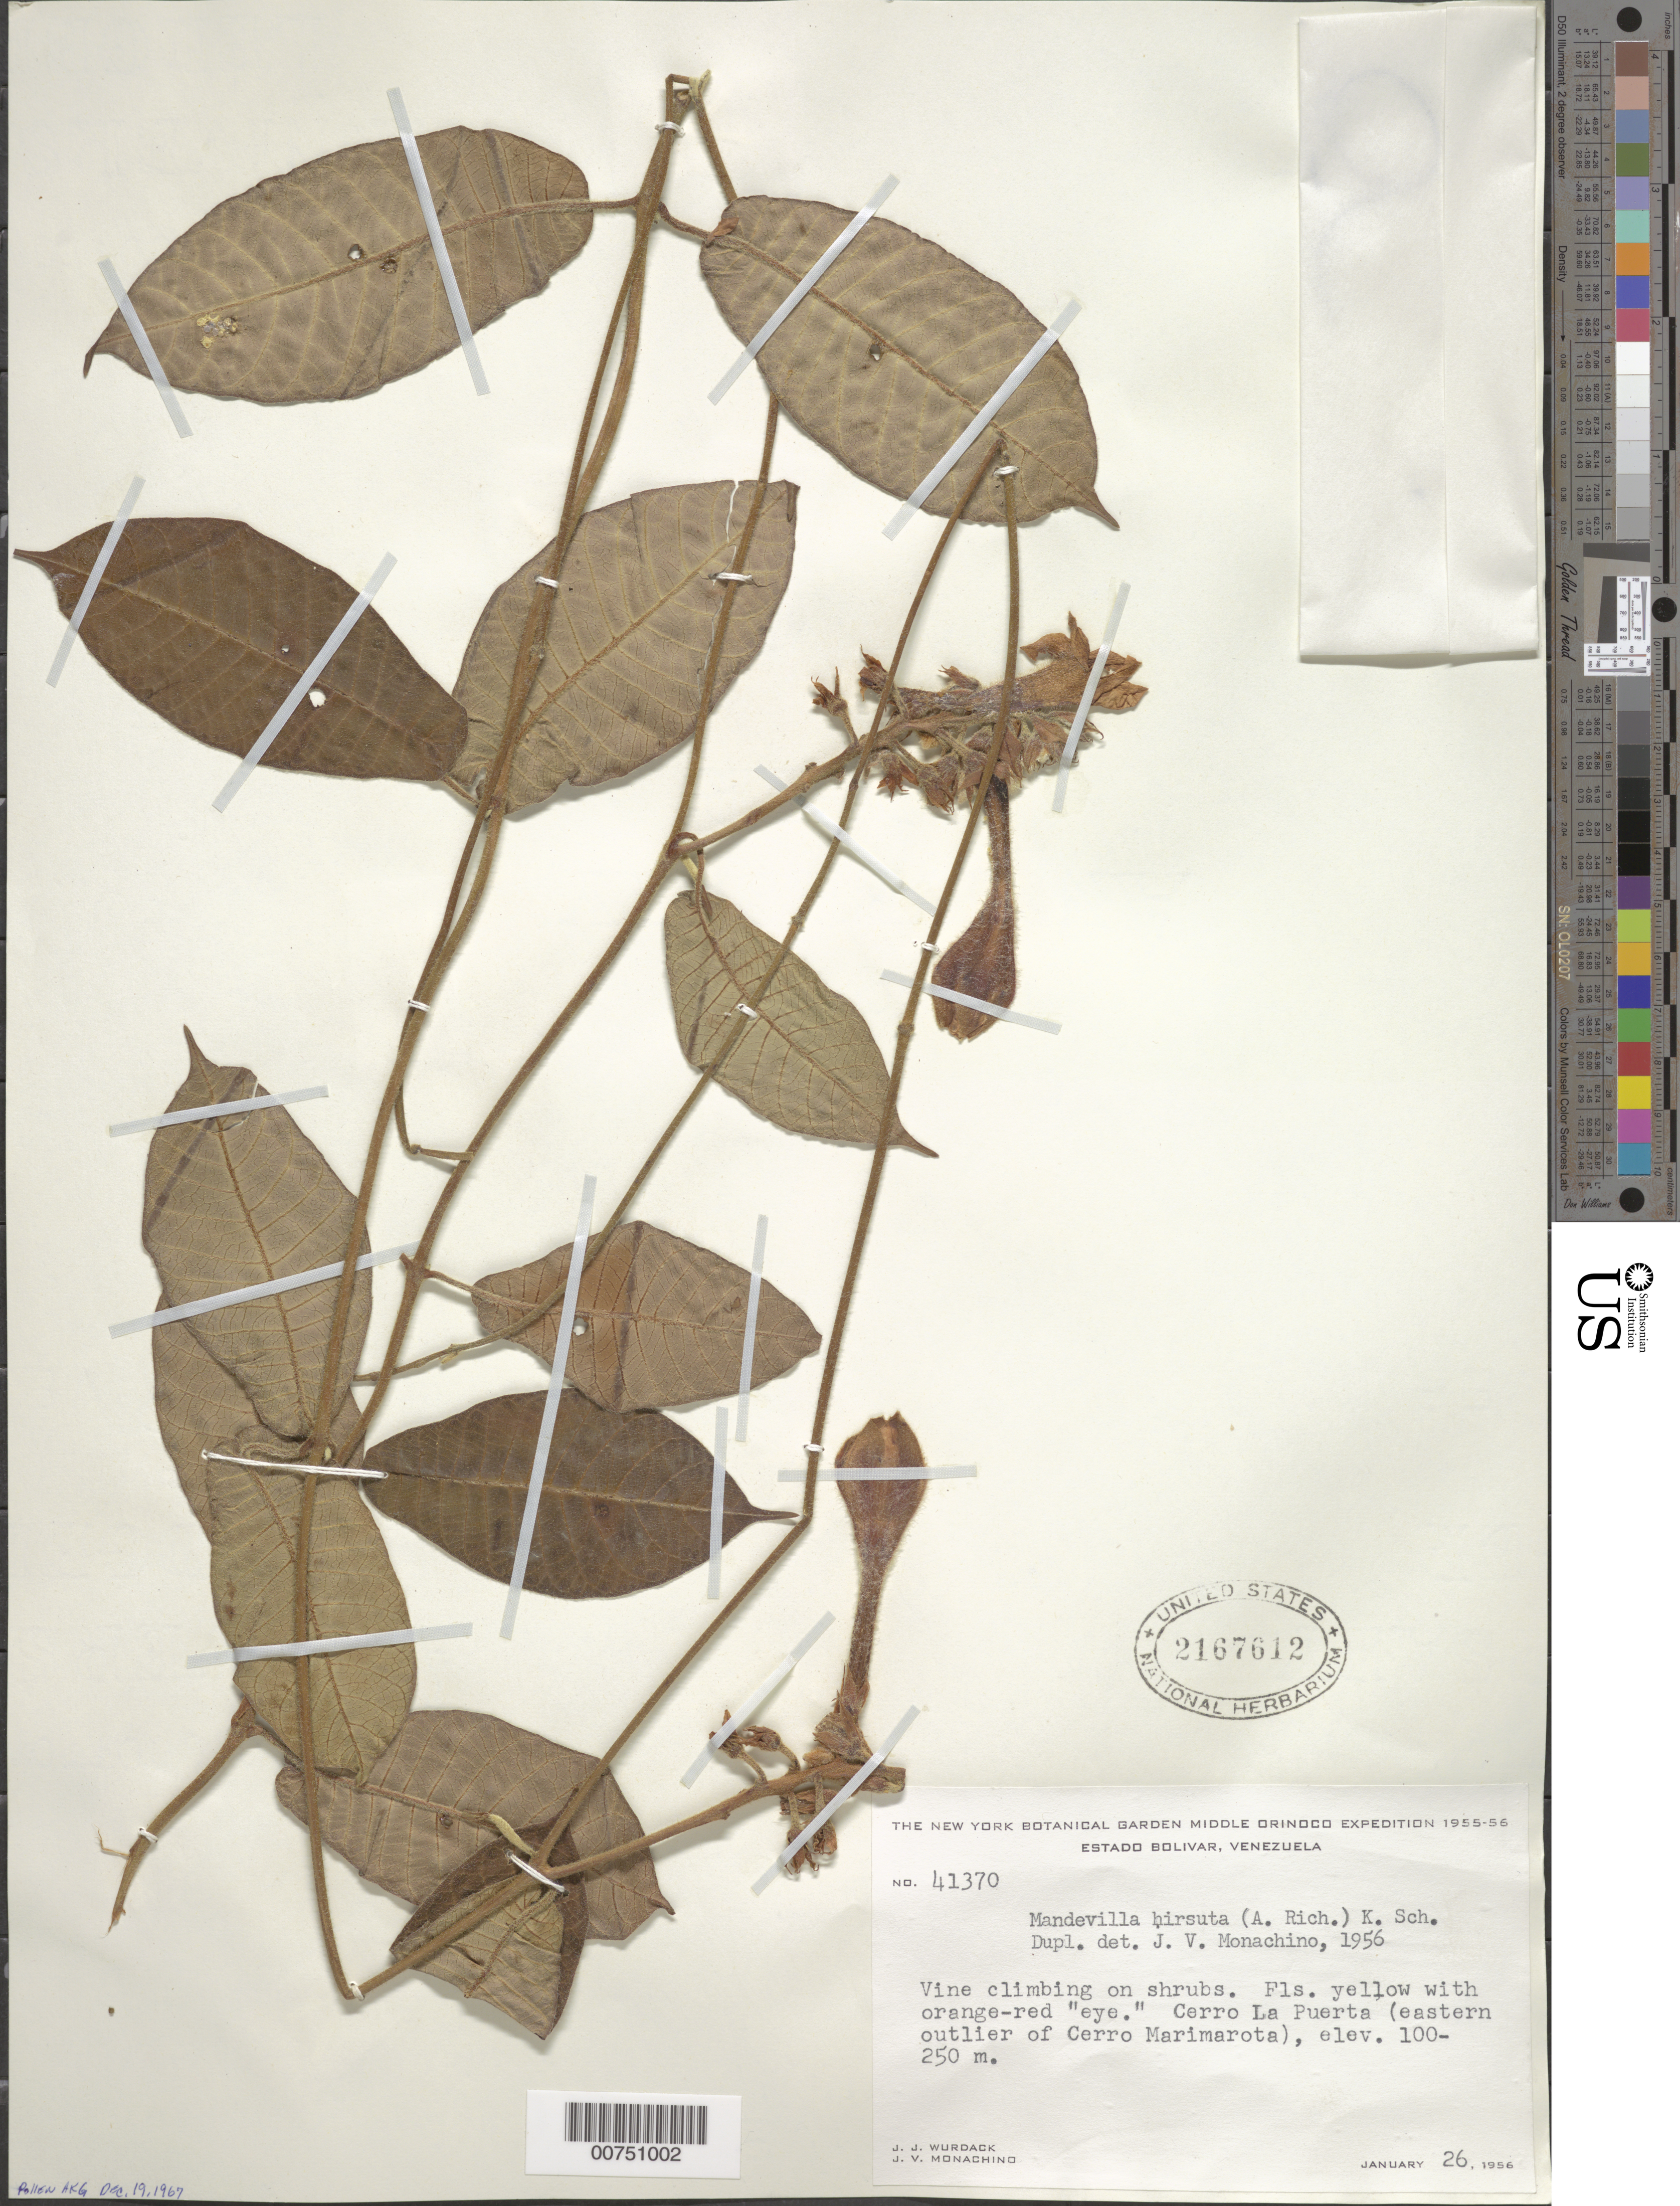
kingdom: Plantae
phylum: Tracheophyta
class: Magnoliopsida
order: Gentianales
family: Apocynaceae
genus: Mandevilla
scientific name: Mandevilla hirsuta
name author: (Rich.) K. Schum.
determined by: Monachino, J. V.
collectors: J. J. Wurdack & J. V. Monachino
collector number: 41370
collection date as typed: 26-Jan-56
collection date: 1956-01-26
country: Venezuela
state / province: Bolívar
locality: Cerro La Puerta (eastern outlier of Cerro Marimarota)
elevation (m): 100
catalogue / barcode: US 2167612